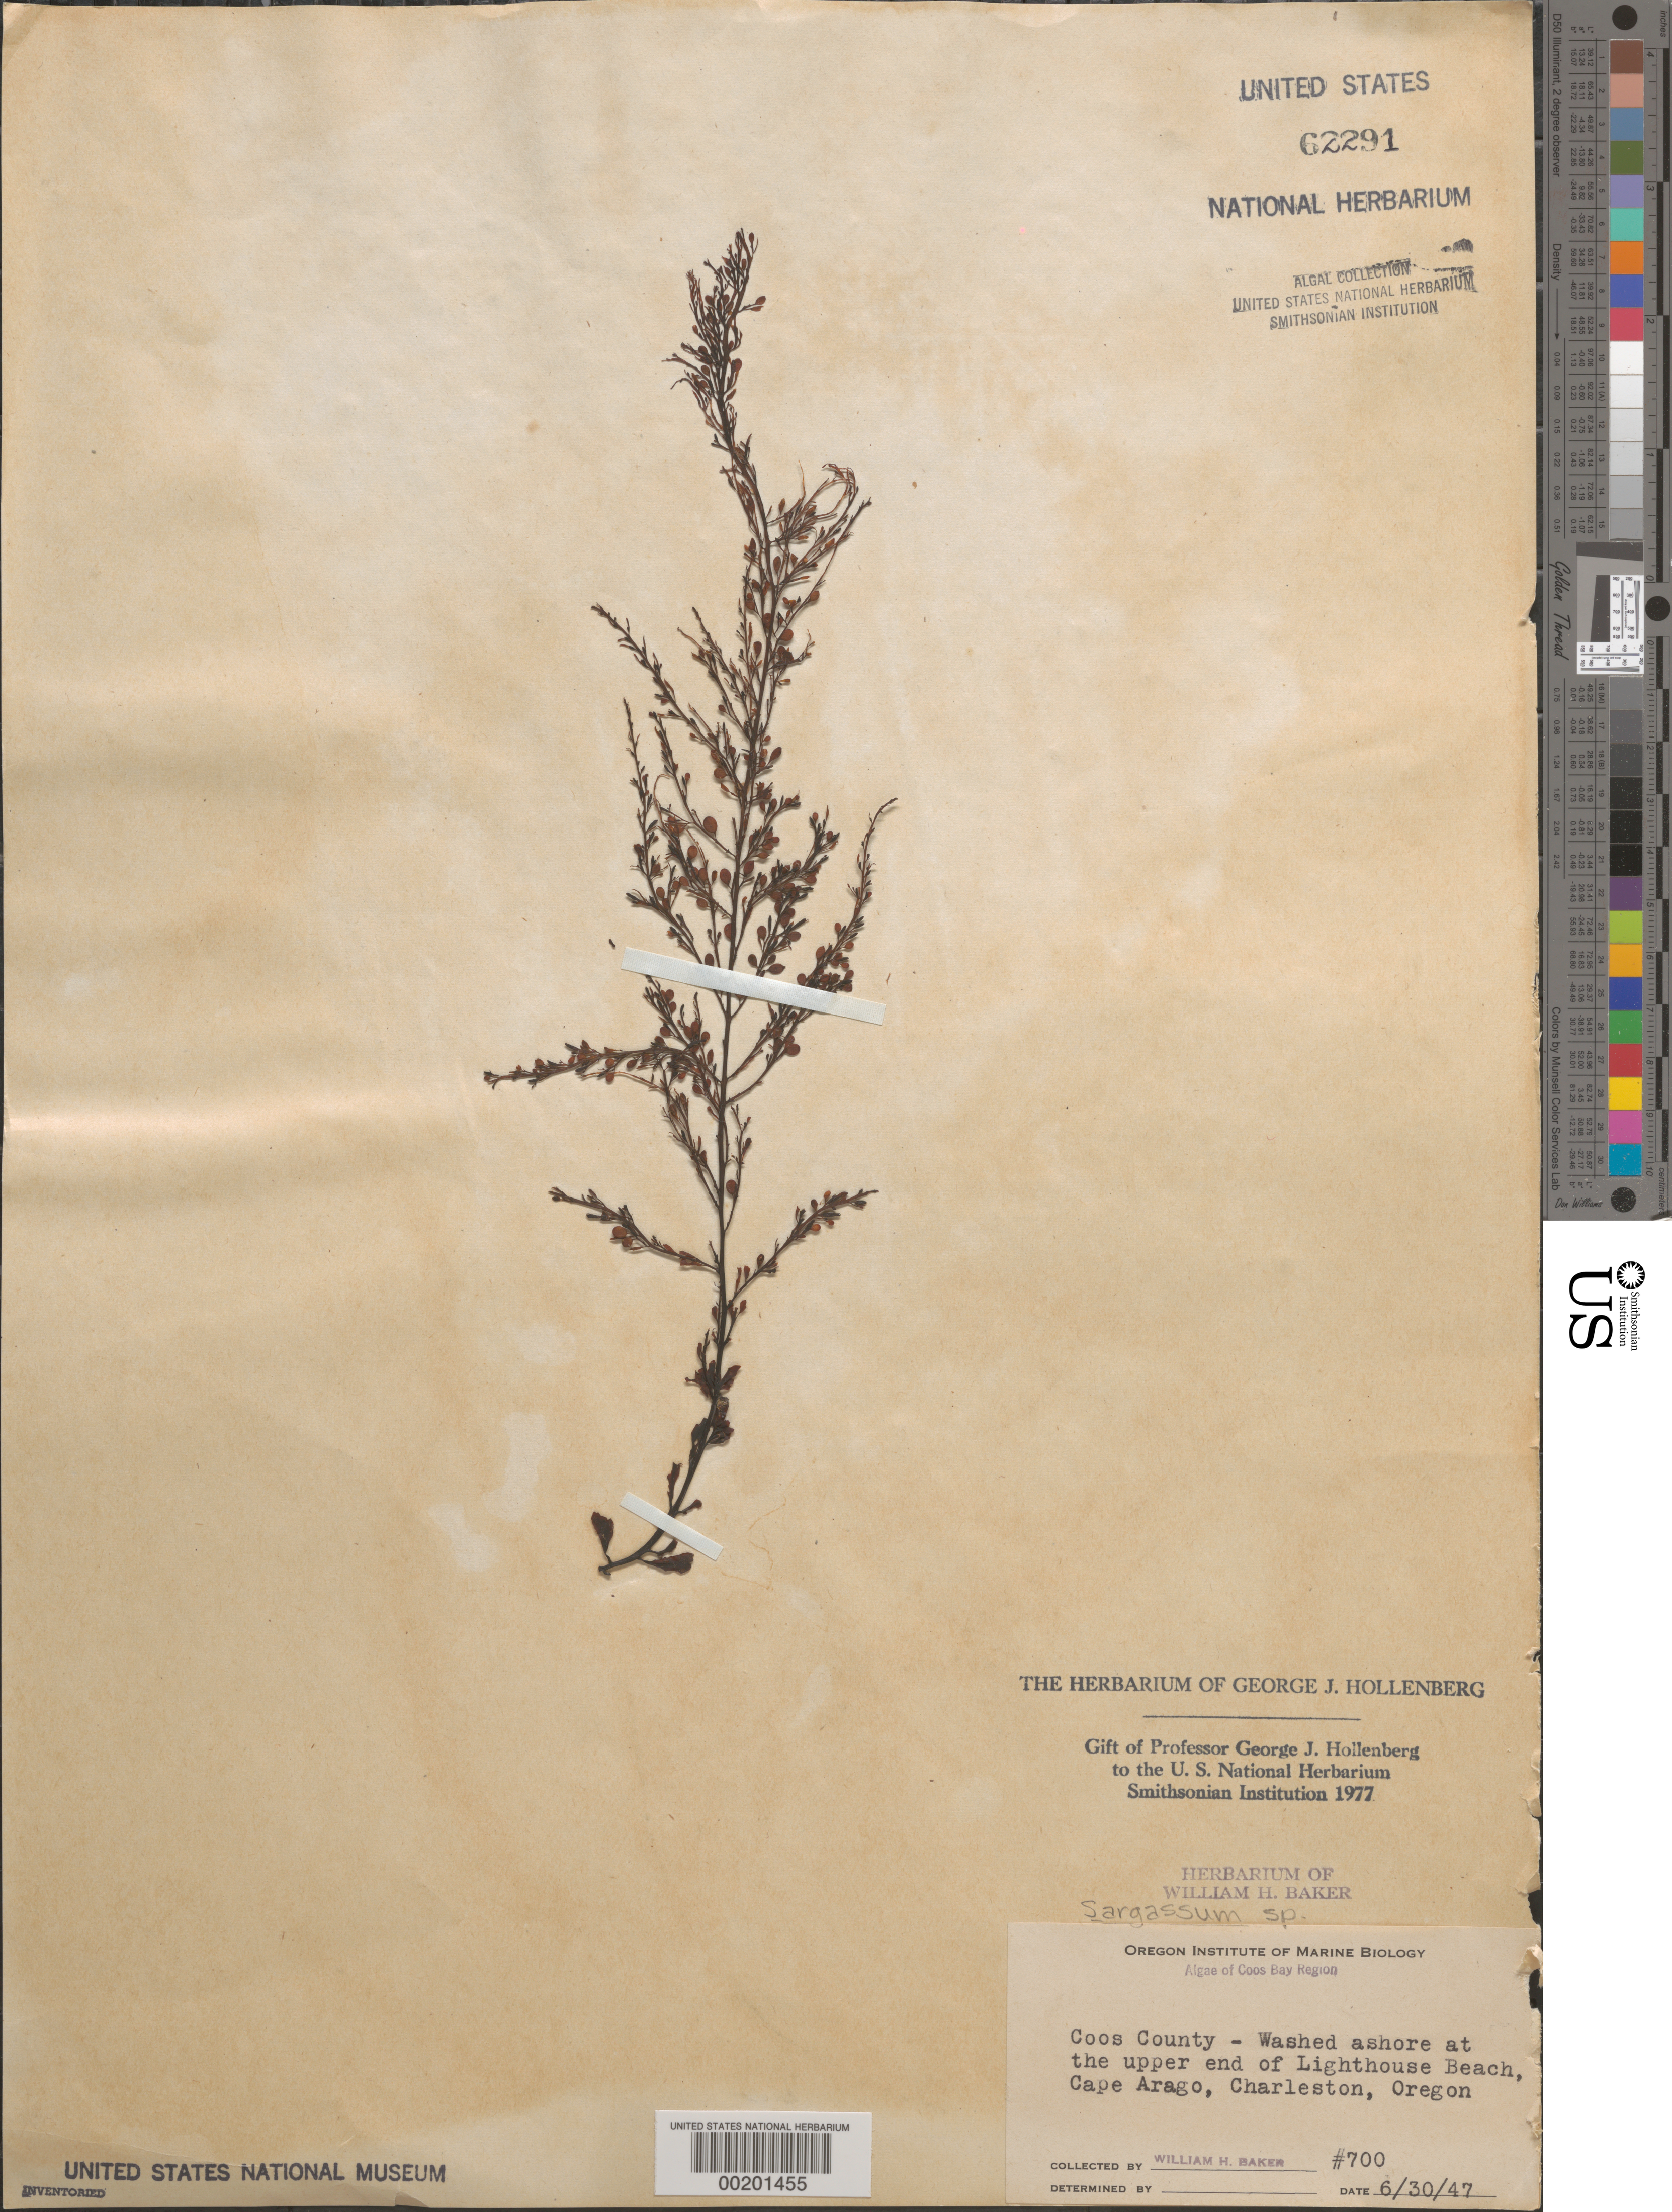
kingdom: Chromista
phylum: Ochrophyta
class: Phaeophyceae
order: Fucales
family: Sargassaceae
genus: Sargassum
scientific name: Sargassum sp.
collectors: W. H. Baker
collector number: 700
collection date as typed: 30 Jun 1947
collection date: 1947-06-30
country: United States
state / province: Oregon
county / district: Coos County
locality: Lighthouse Beach, Charleston, Cape Arago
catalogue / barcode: US 62291